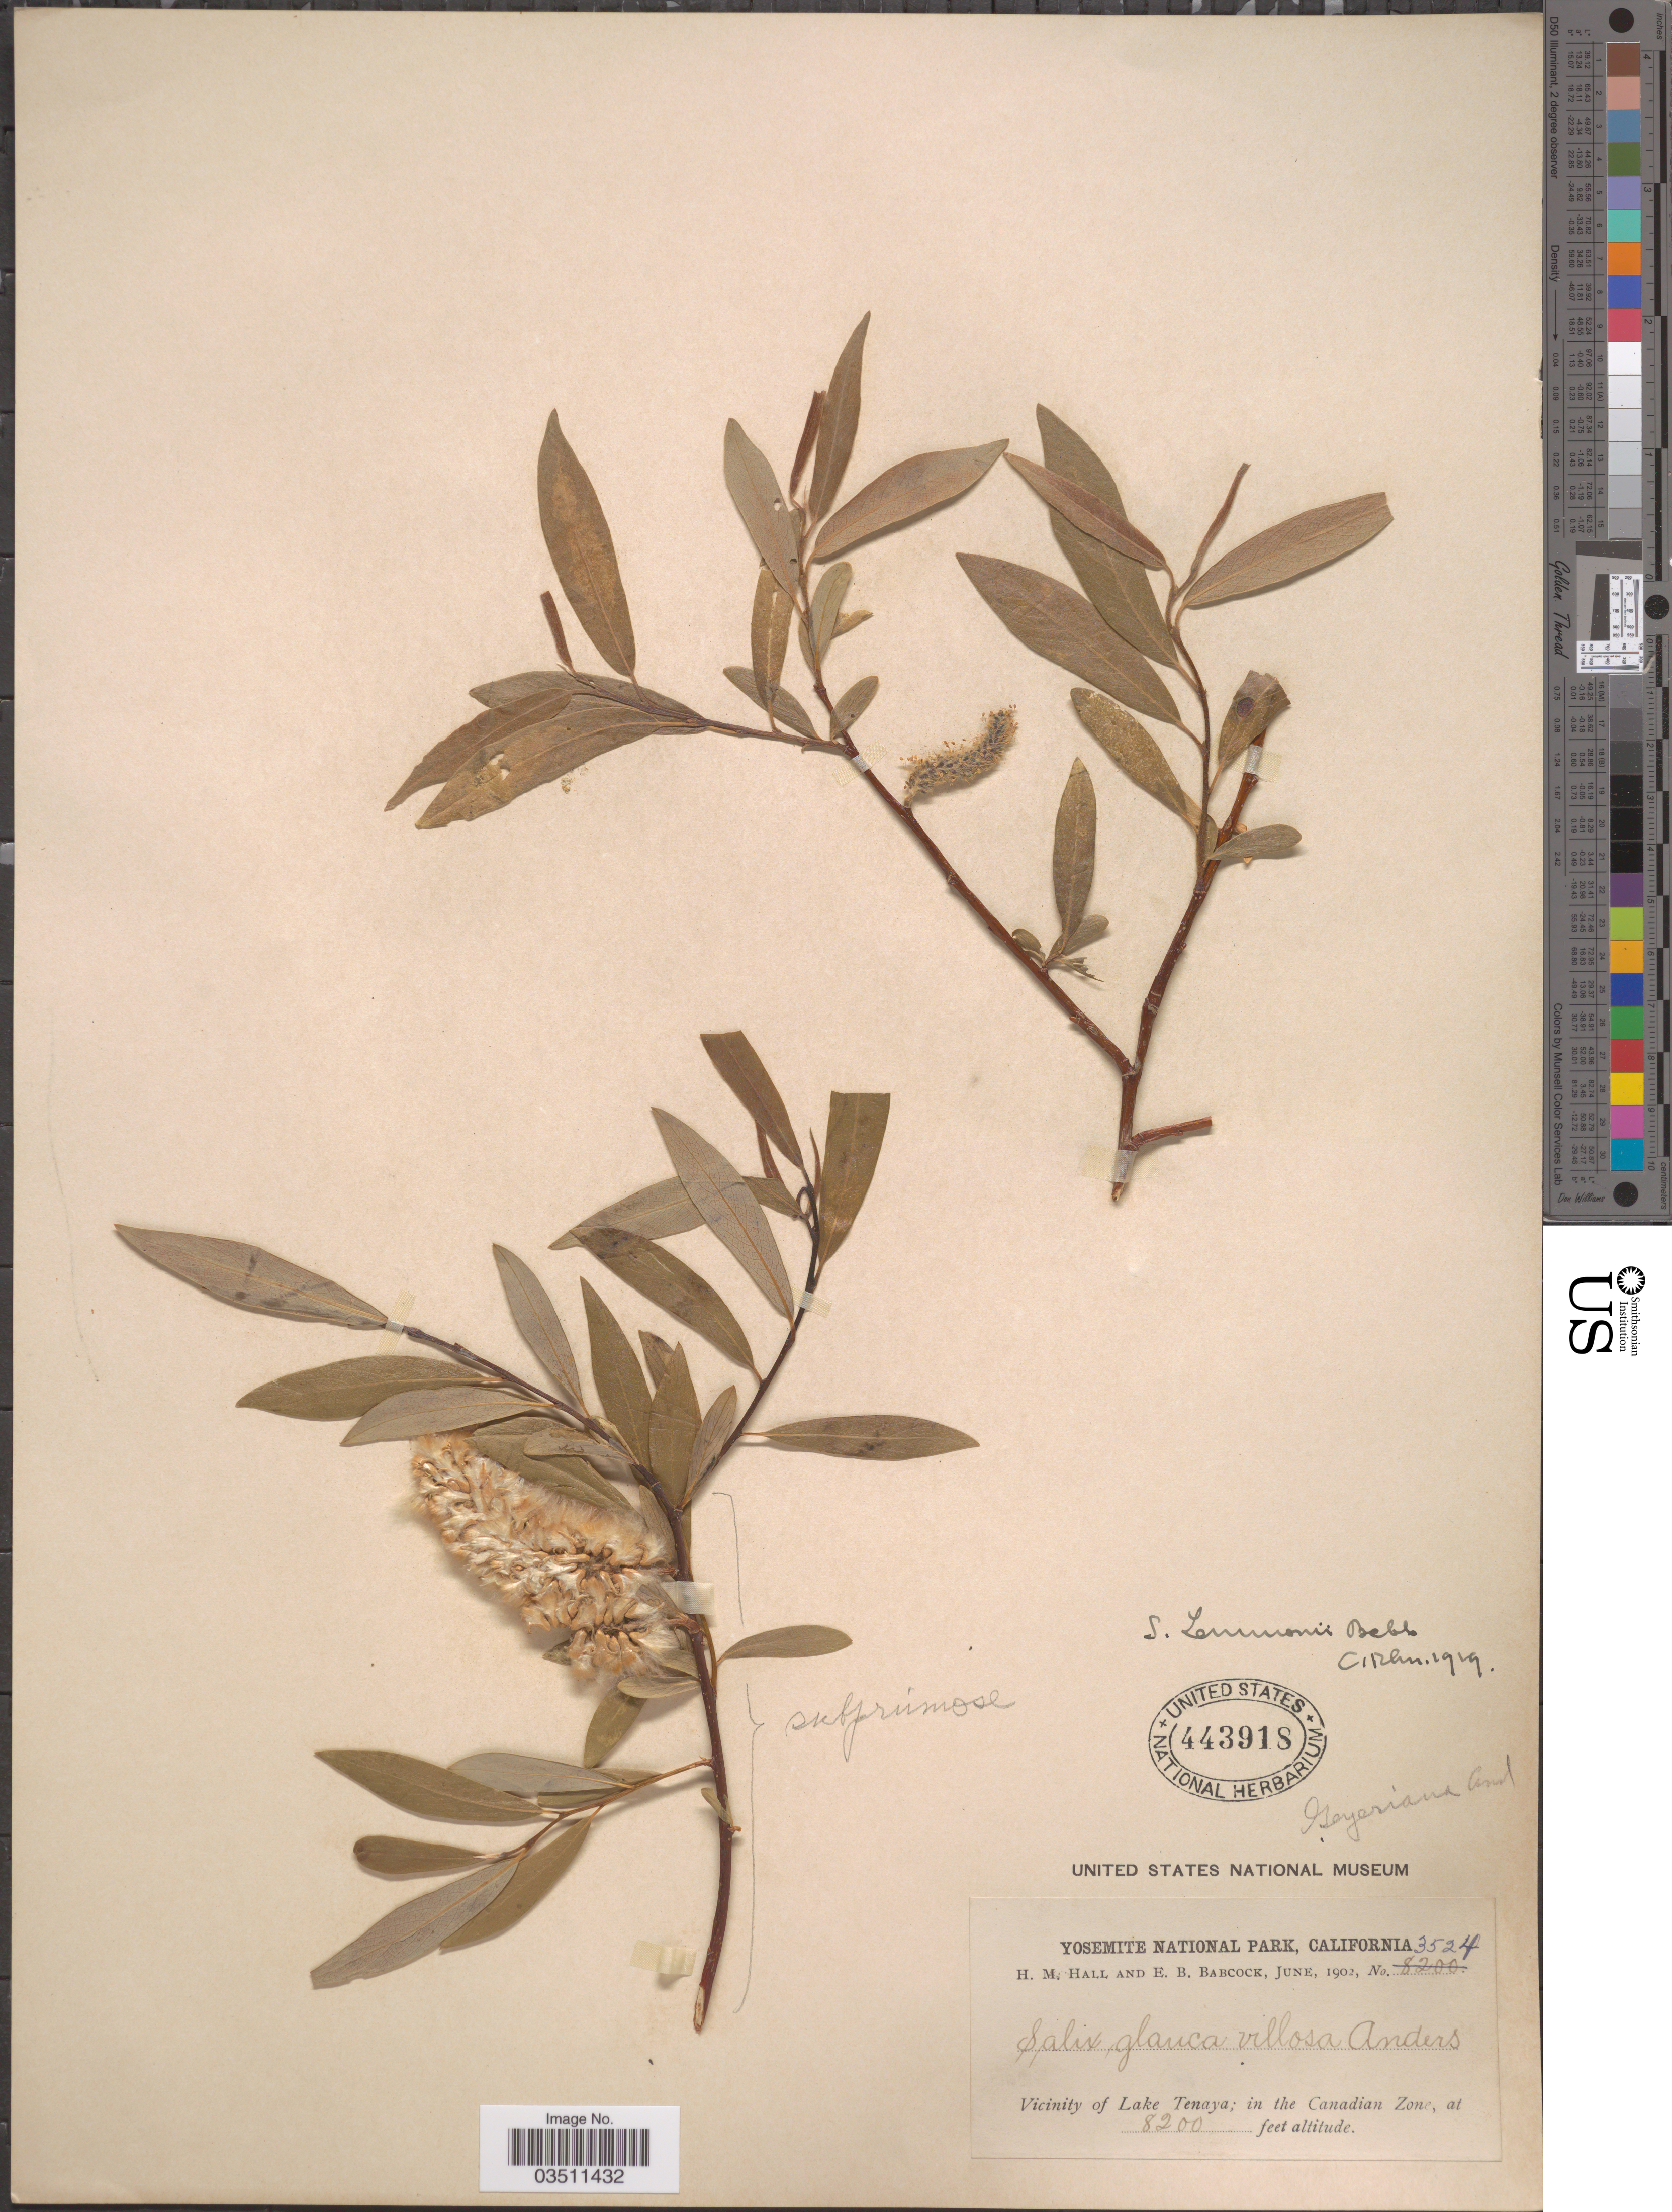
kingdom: Plantae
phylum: Tracheophyta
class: Magnoliopsida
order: Malpighiales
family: Salicaceae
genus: Salix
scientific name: Salix lemmonii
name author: Bebb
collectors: H. M. Hall & E. B. Babcock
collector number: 3524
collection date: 1902-06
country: United States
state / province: California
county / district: Mariposa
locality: Yosemite National Park, Vicinity of Lake Tenaya; in the Canadian Zone.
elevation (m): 2499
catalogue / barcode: US 443918